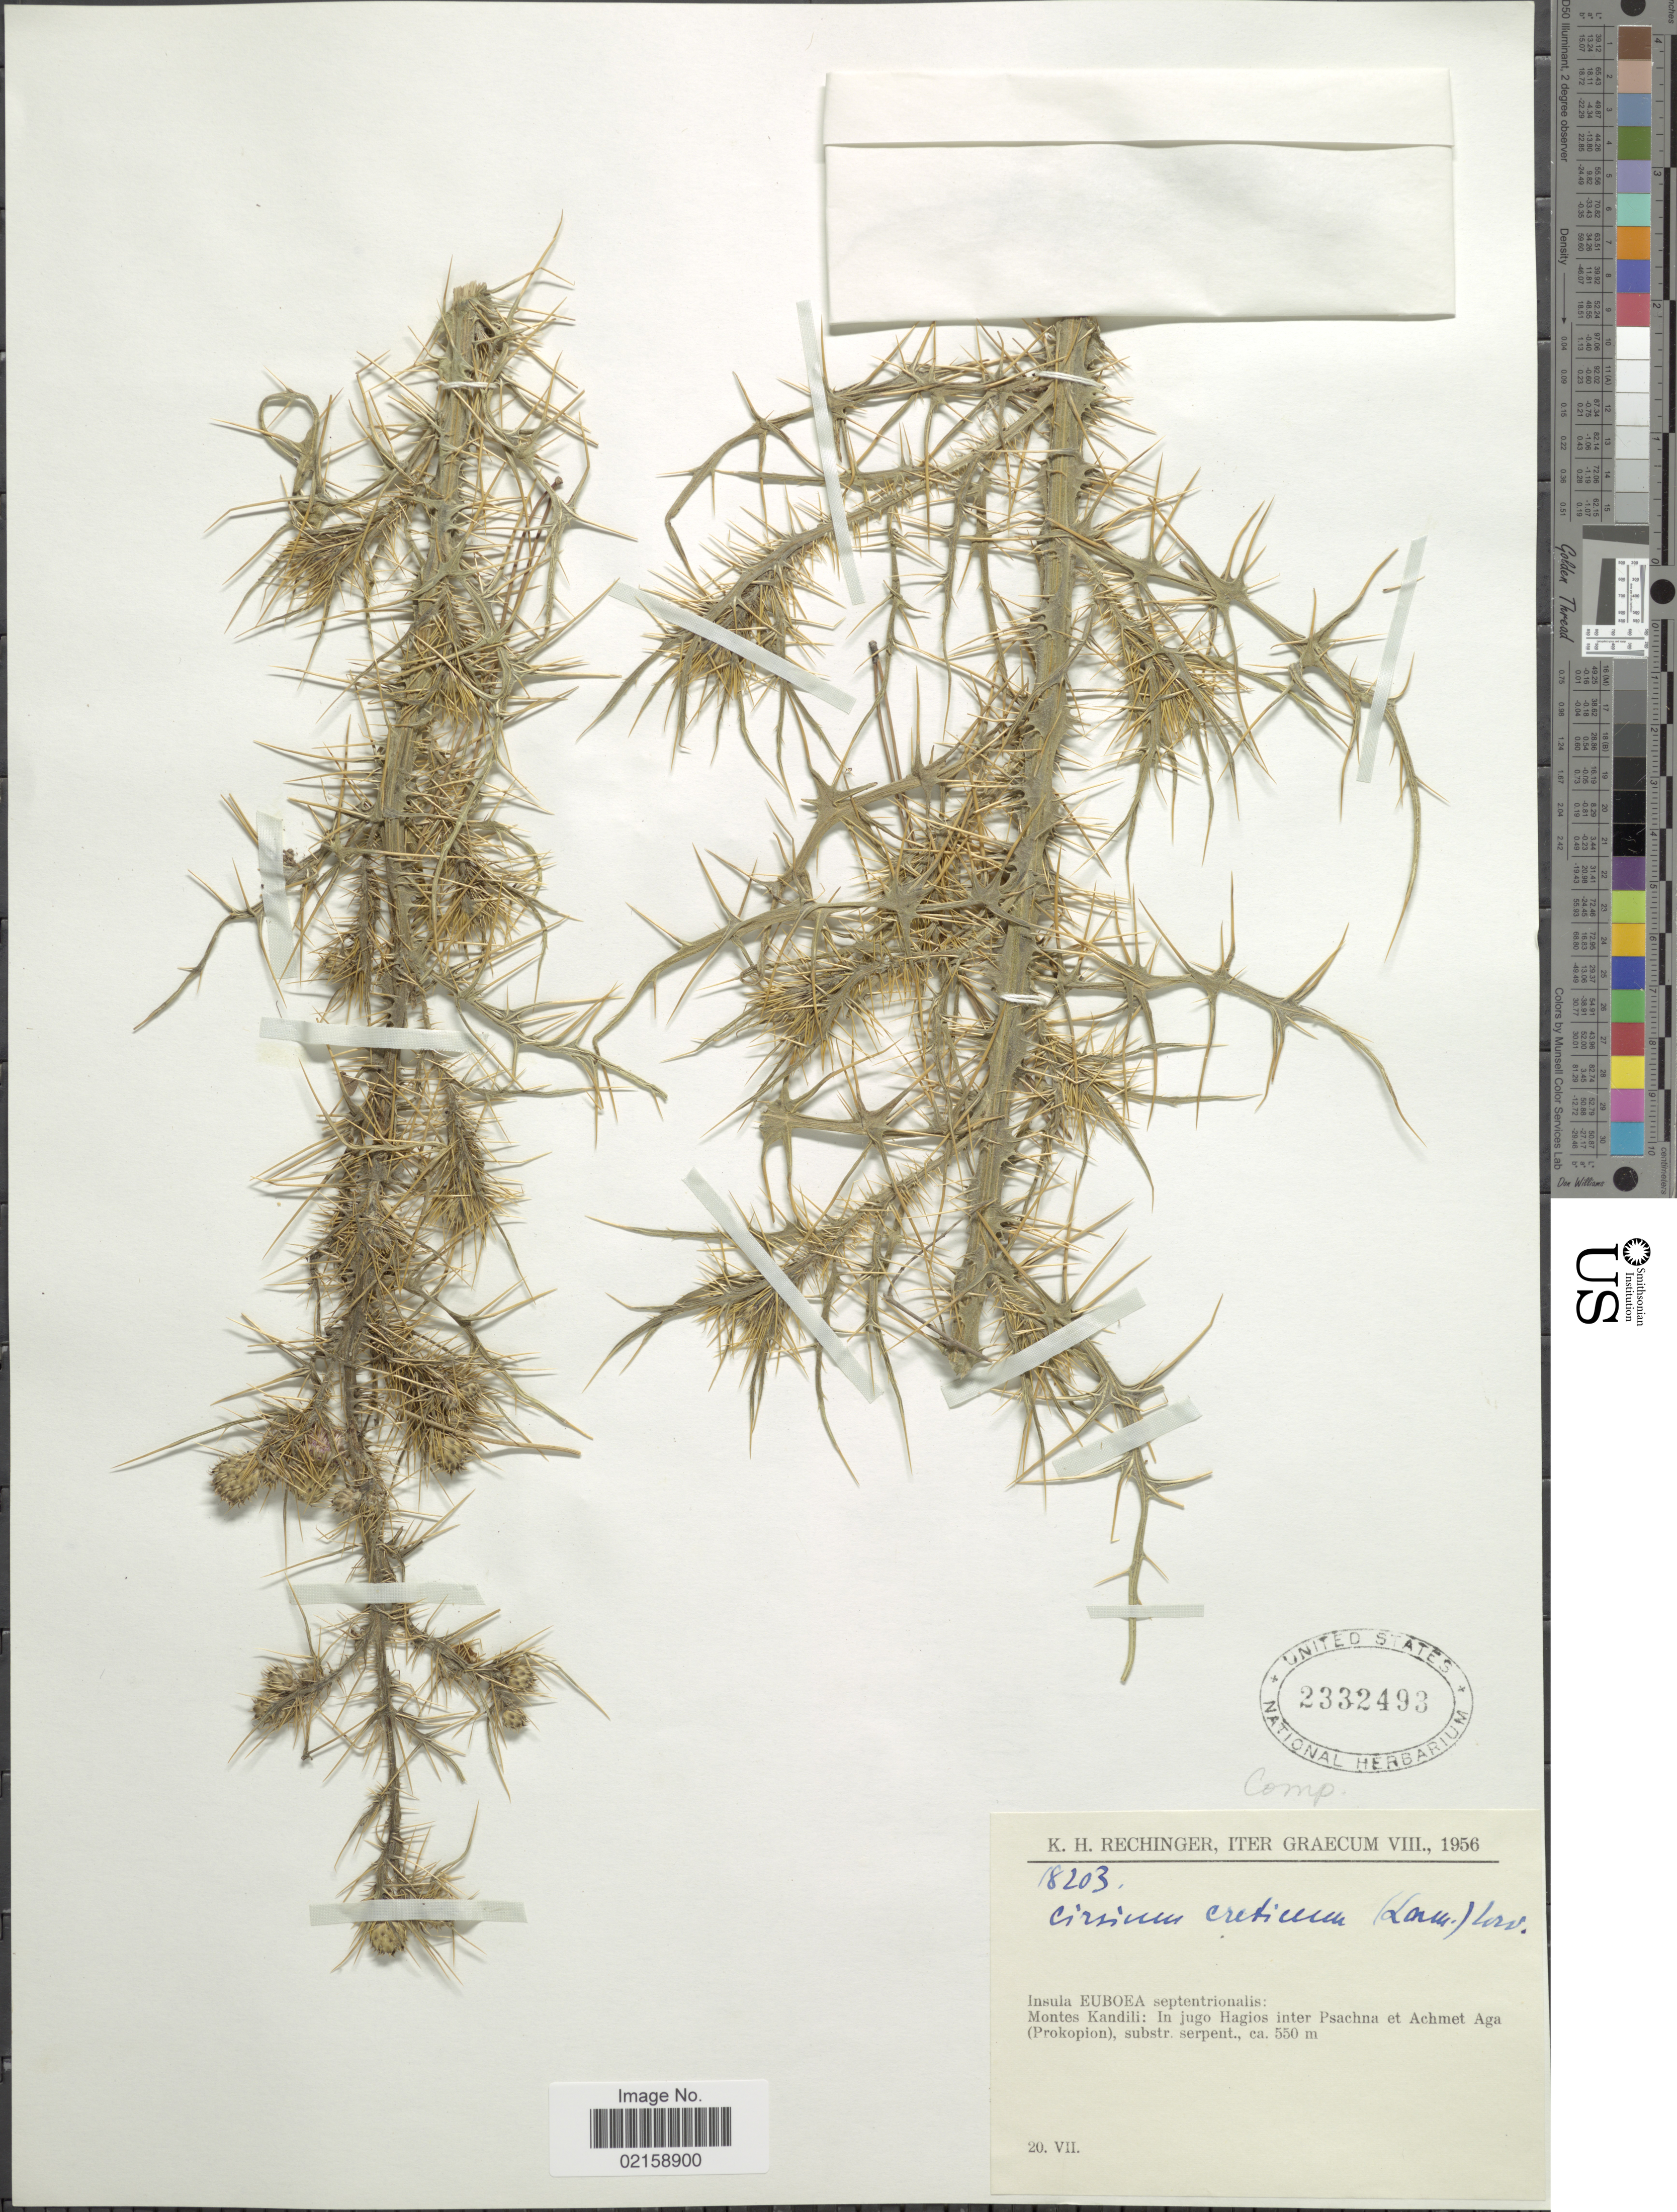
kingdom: Plantae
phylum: Tracheophyta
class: Magnoliopsida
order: Asterales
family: Asteraceae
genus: Cirsium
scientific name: Cirsium creticum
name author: (Lam.) d'Urv.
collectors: K. H. Rechinger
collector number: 18203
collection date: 1956-07-20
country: Greece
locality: Iter Graecum, Insula Euboea septentrionalis: Montes Kandili: in jugo Hagios inter Psachna et Achmet Aga (Prokopion), substr. serpent.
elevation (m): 550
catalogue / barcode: US 2332493